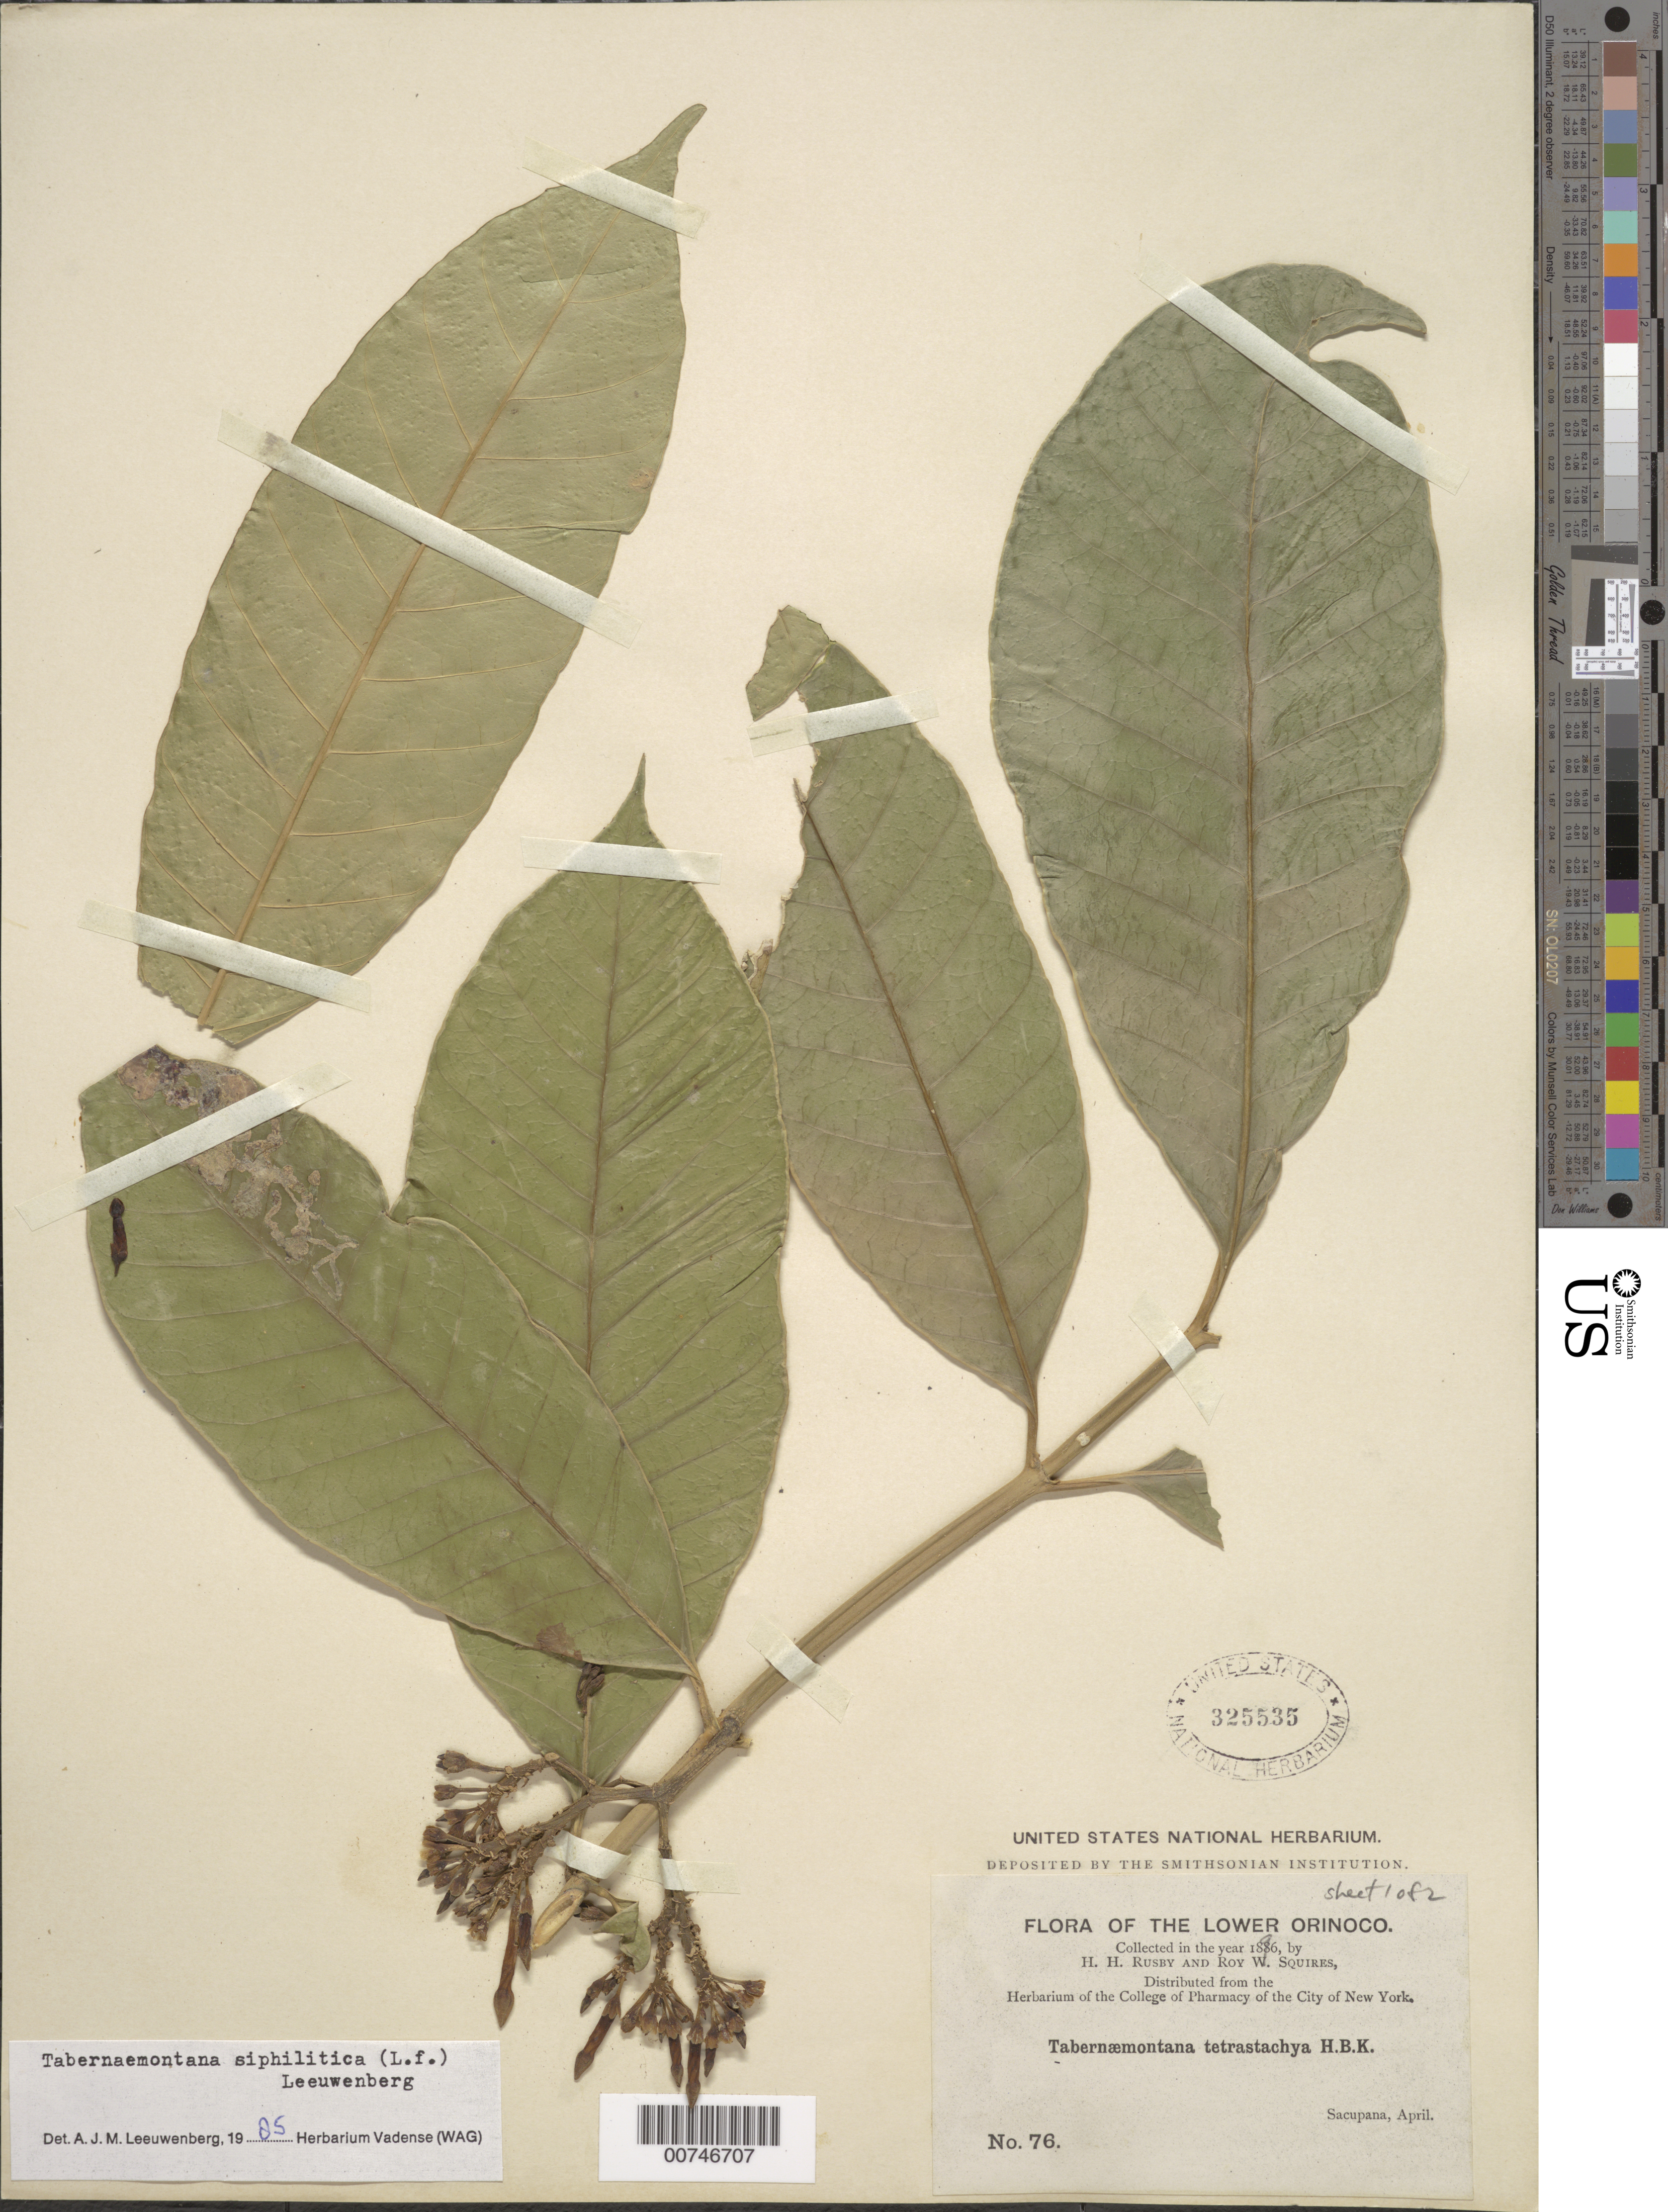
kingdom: Plantae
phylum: Tracheophyta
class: Magnoliopsida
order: Gentianales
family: Apocynaceae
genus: Tabernaemontana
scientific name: Tabernaemontana siphilitica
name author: (L. f.) Leeuwenb.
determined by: Leeuwenberg, A. J. M.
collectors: H. H. Rusby & R. Squires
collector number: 76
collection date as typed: April 1896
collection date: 1896-04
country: Venezuela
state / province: Delta Amacuro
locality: Lower Orinoco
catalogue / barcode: US 325535